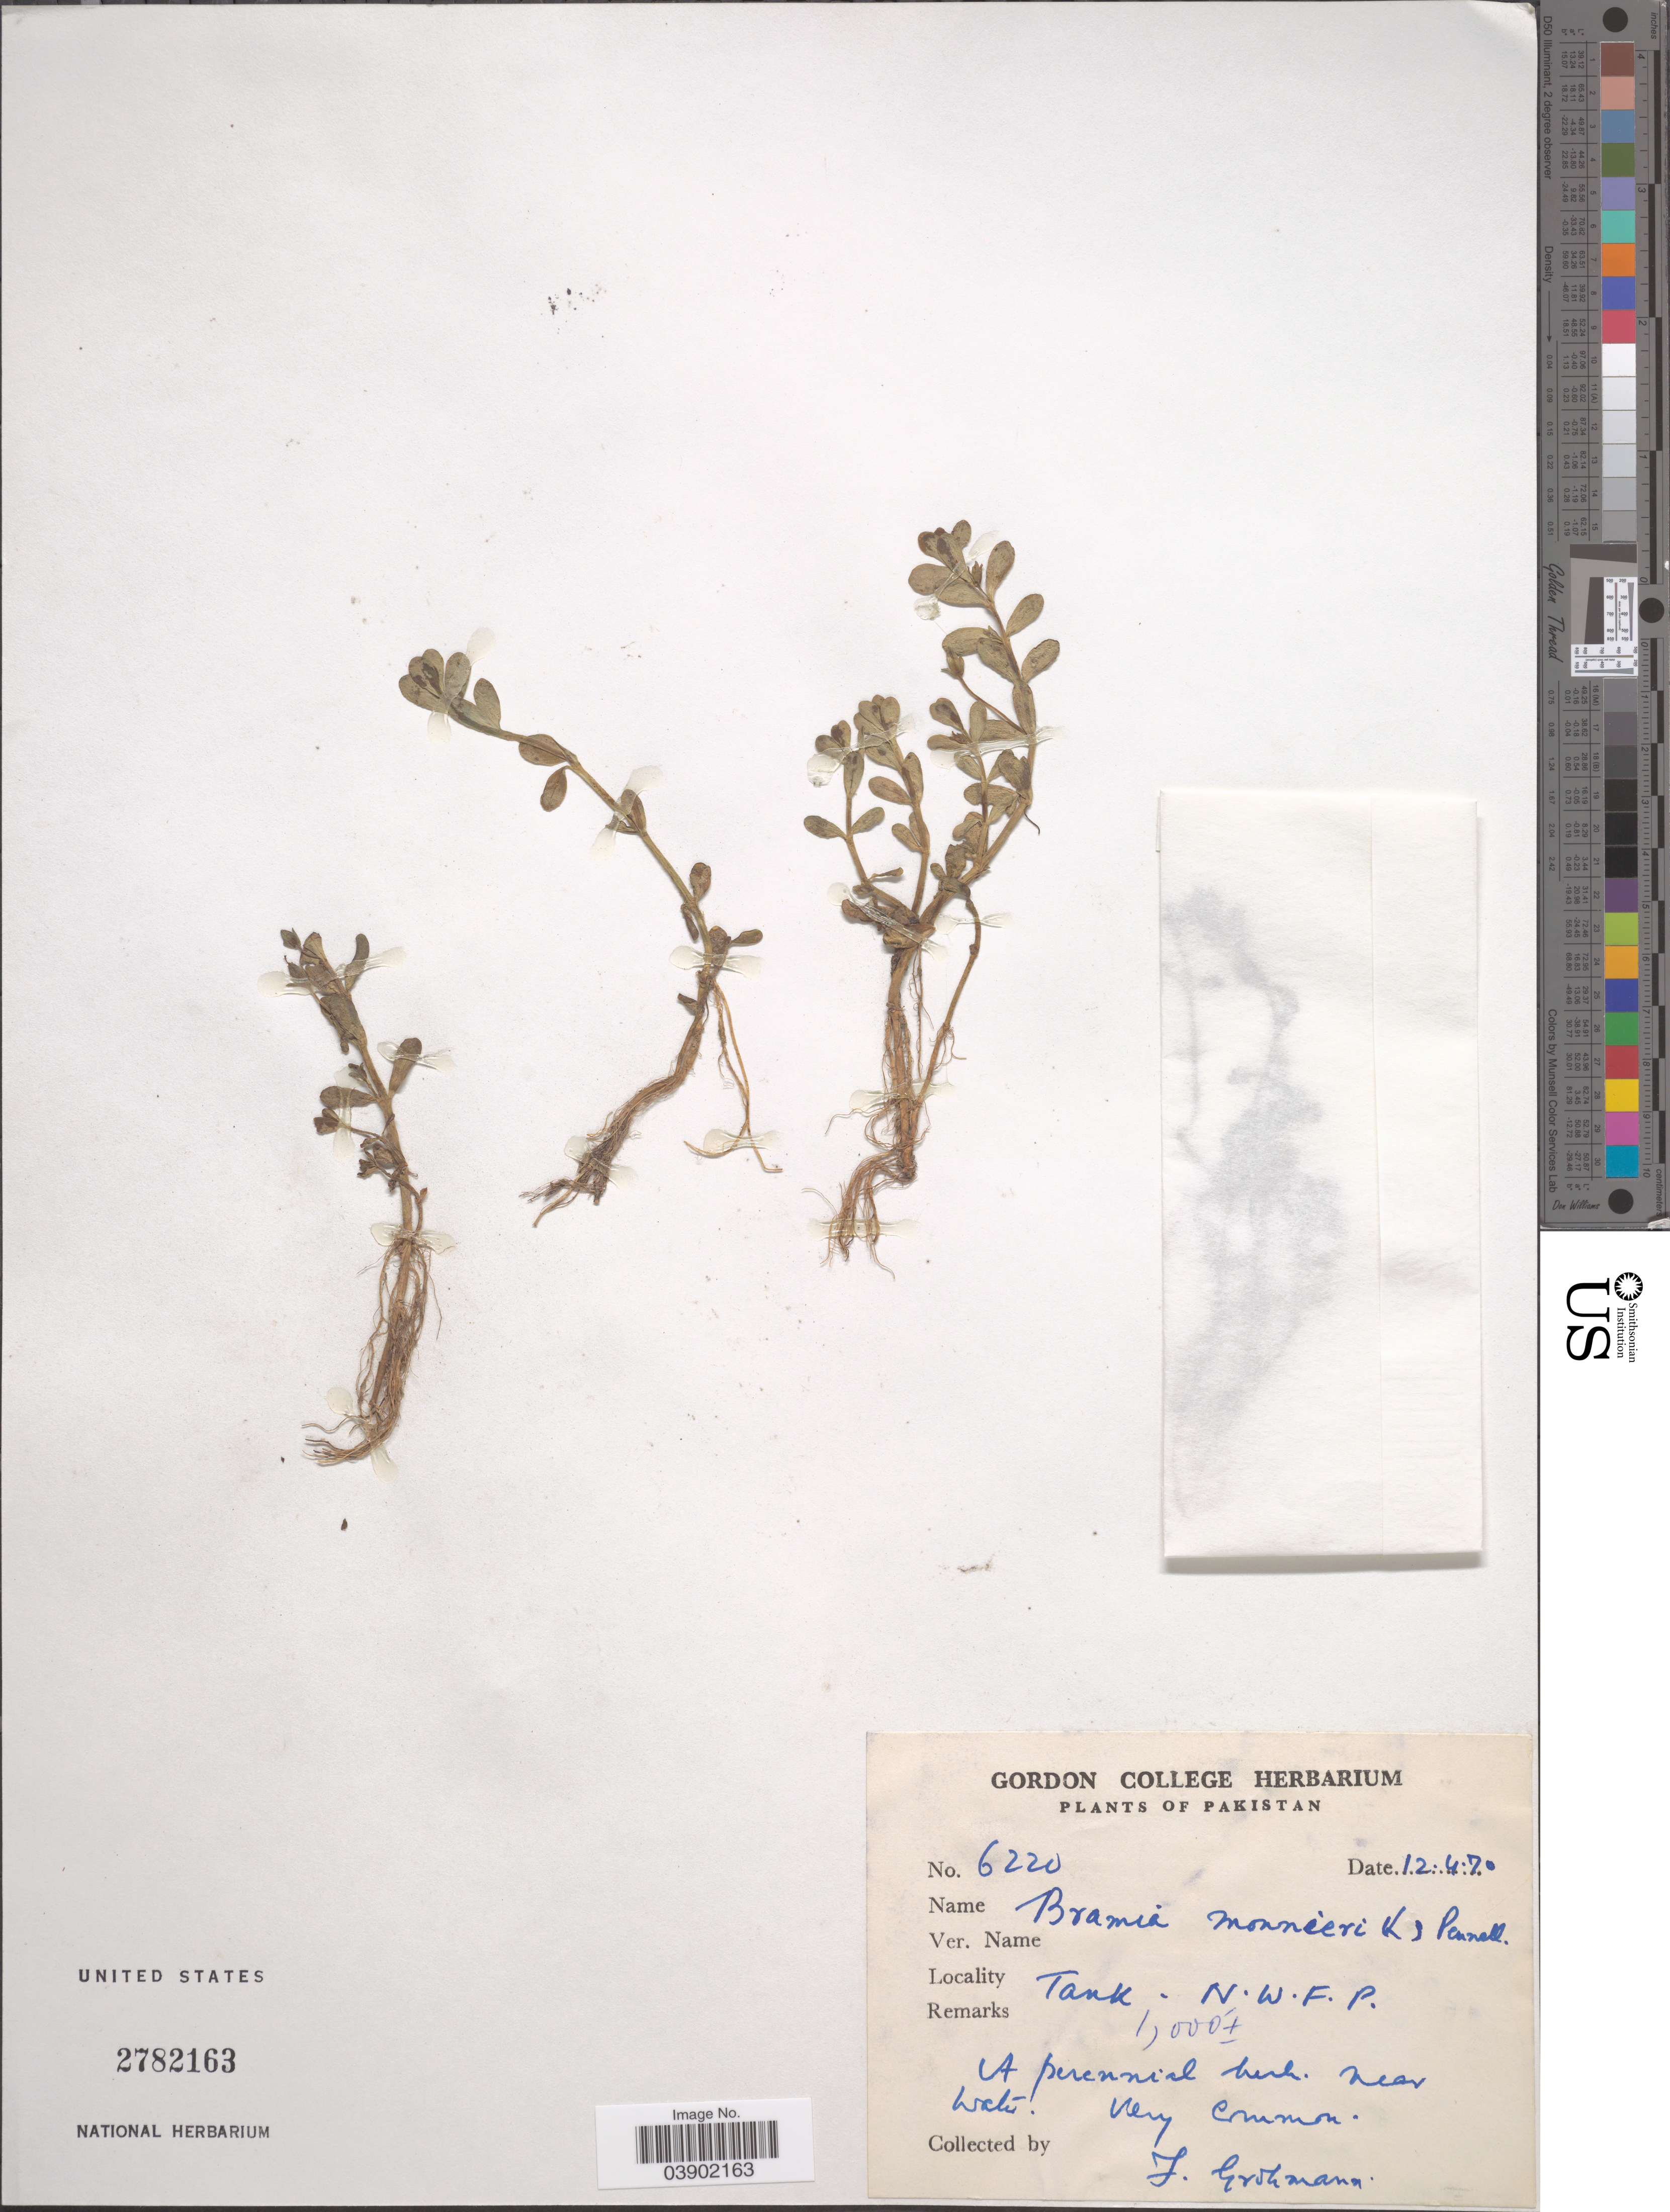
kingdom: Plantae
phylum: Tracheophyta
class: Magnoliopsida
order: Lamiales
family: Plantaginaceae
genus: Bacopa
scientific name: Bacopa monnieri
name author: (L.) Wettst.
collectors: F. Grohmann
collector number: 6220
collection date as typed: Transcribed d/m/y: 12/4/70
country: Pakistan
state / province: Khyber Pakhtunkhwa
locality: Tank. N. W. F. P.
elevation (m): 305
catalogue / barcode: US 2782163